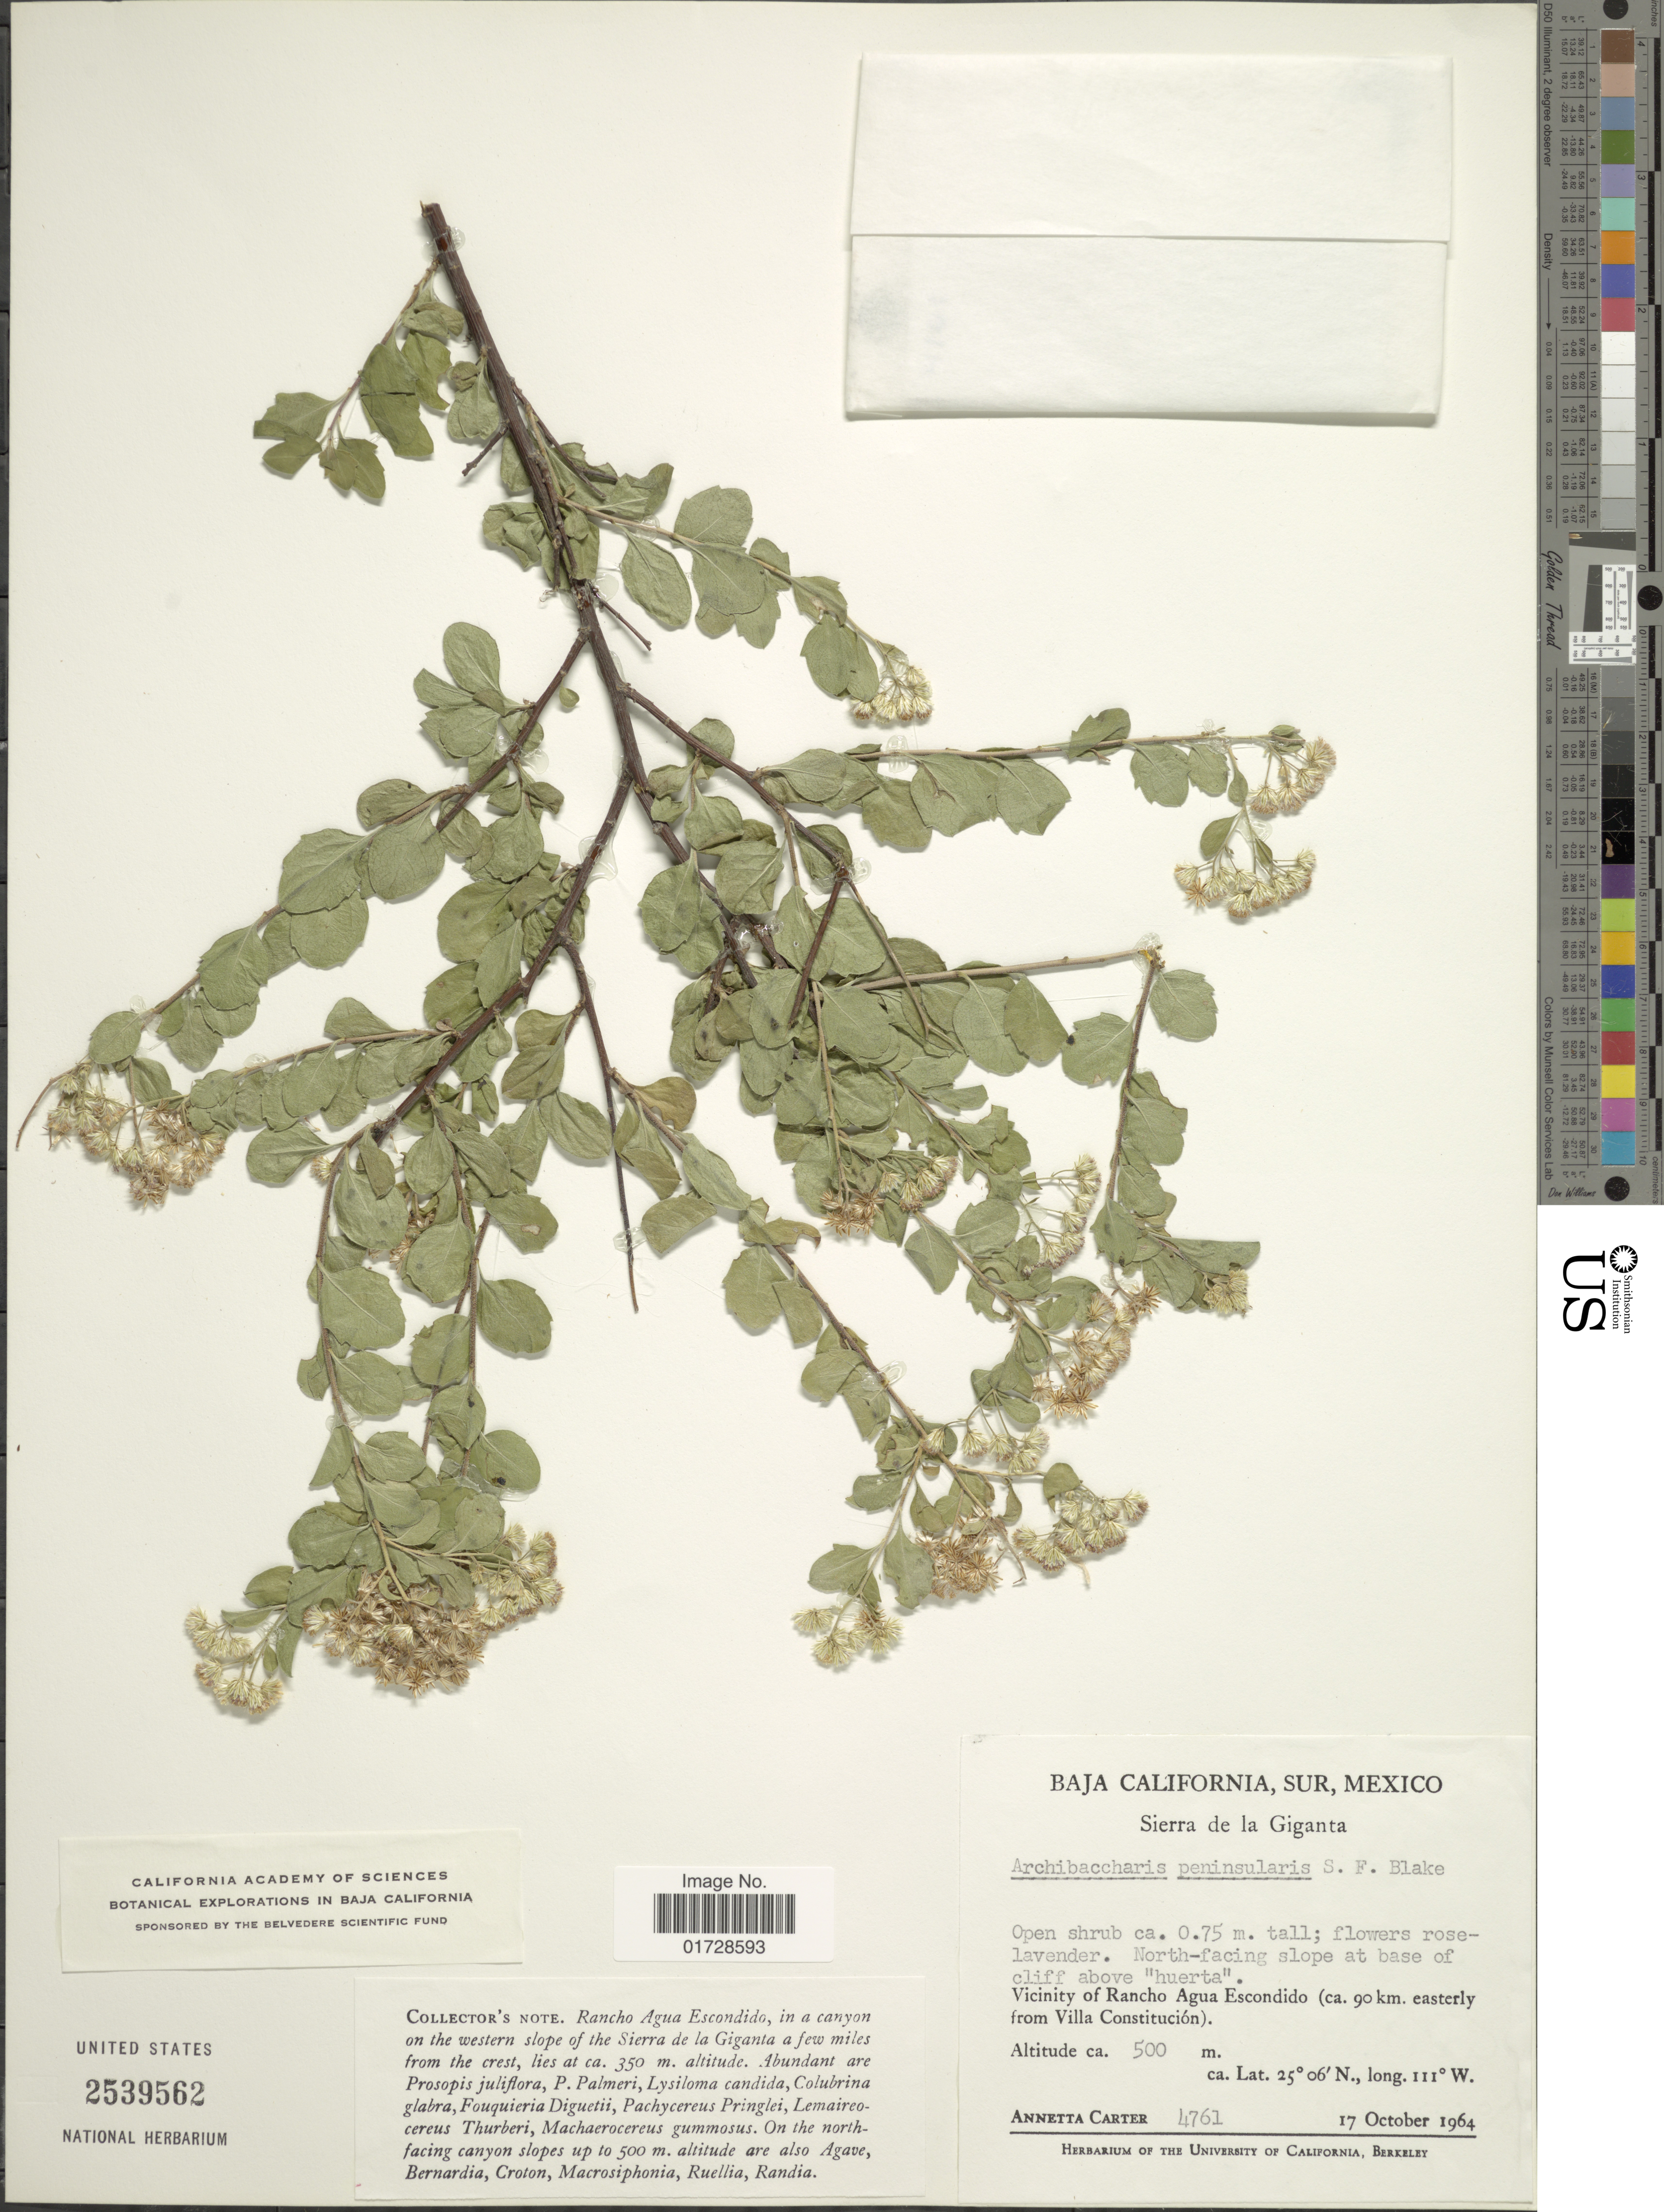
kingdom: Plantae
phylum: Tracheophyta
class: Magnoliopsida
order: Asterales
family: Asteraceae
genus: Archibaccharis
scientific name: Archibaccharis peninsularis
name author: S.F. Blake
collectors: A. Carter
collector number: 4761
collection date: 1964-10-17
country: Mexico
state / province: Baja California Sur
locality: Baja California, Sur, Mexico, Vicinity of Rancho Agua Escondido (ca90 km easterly from Villa Constitucion)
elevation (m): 500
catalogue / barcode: US 2539562